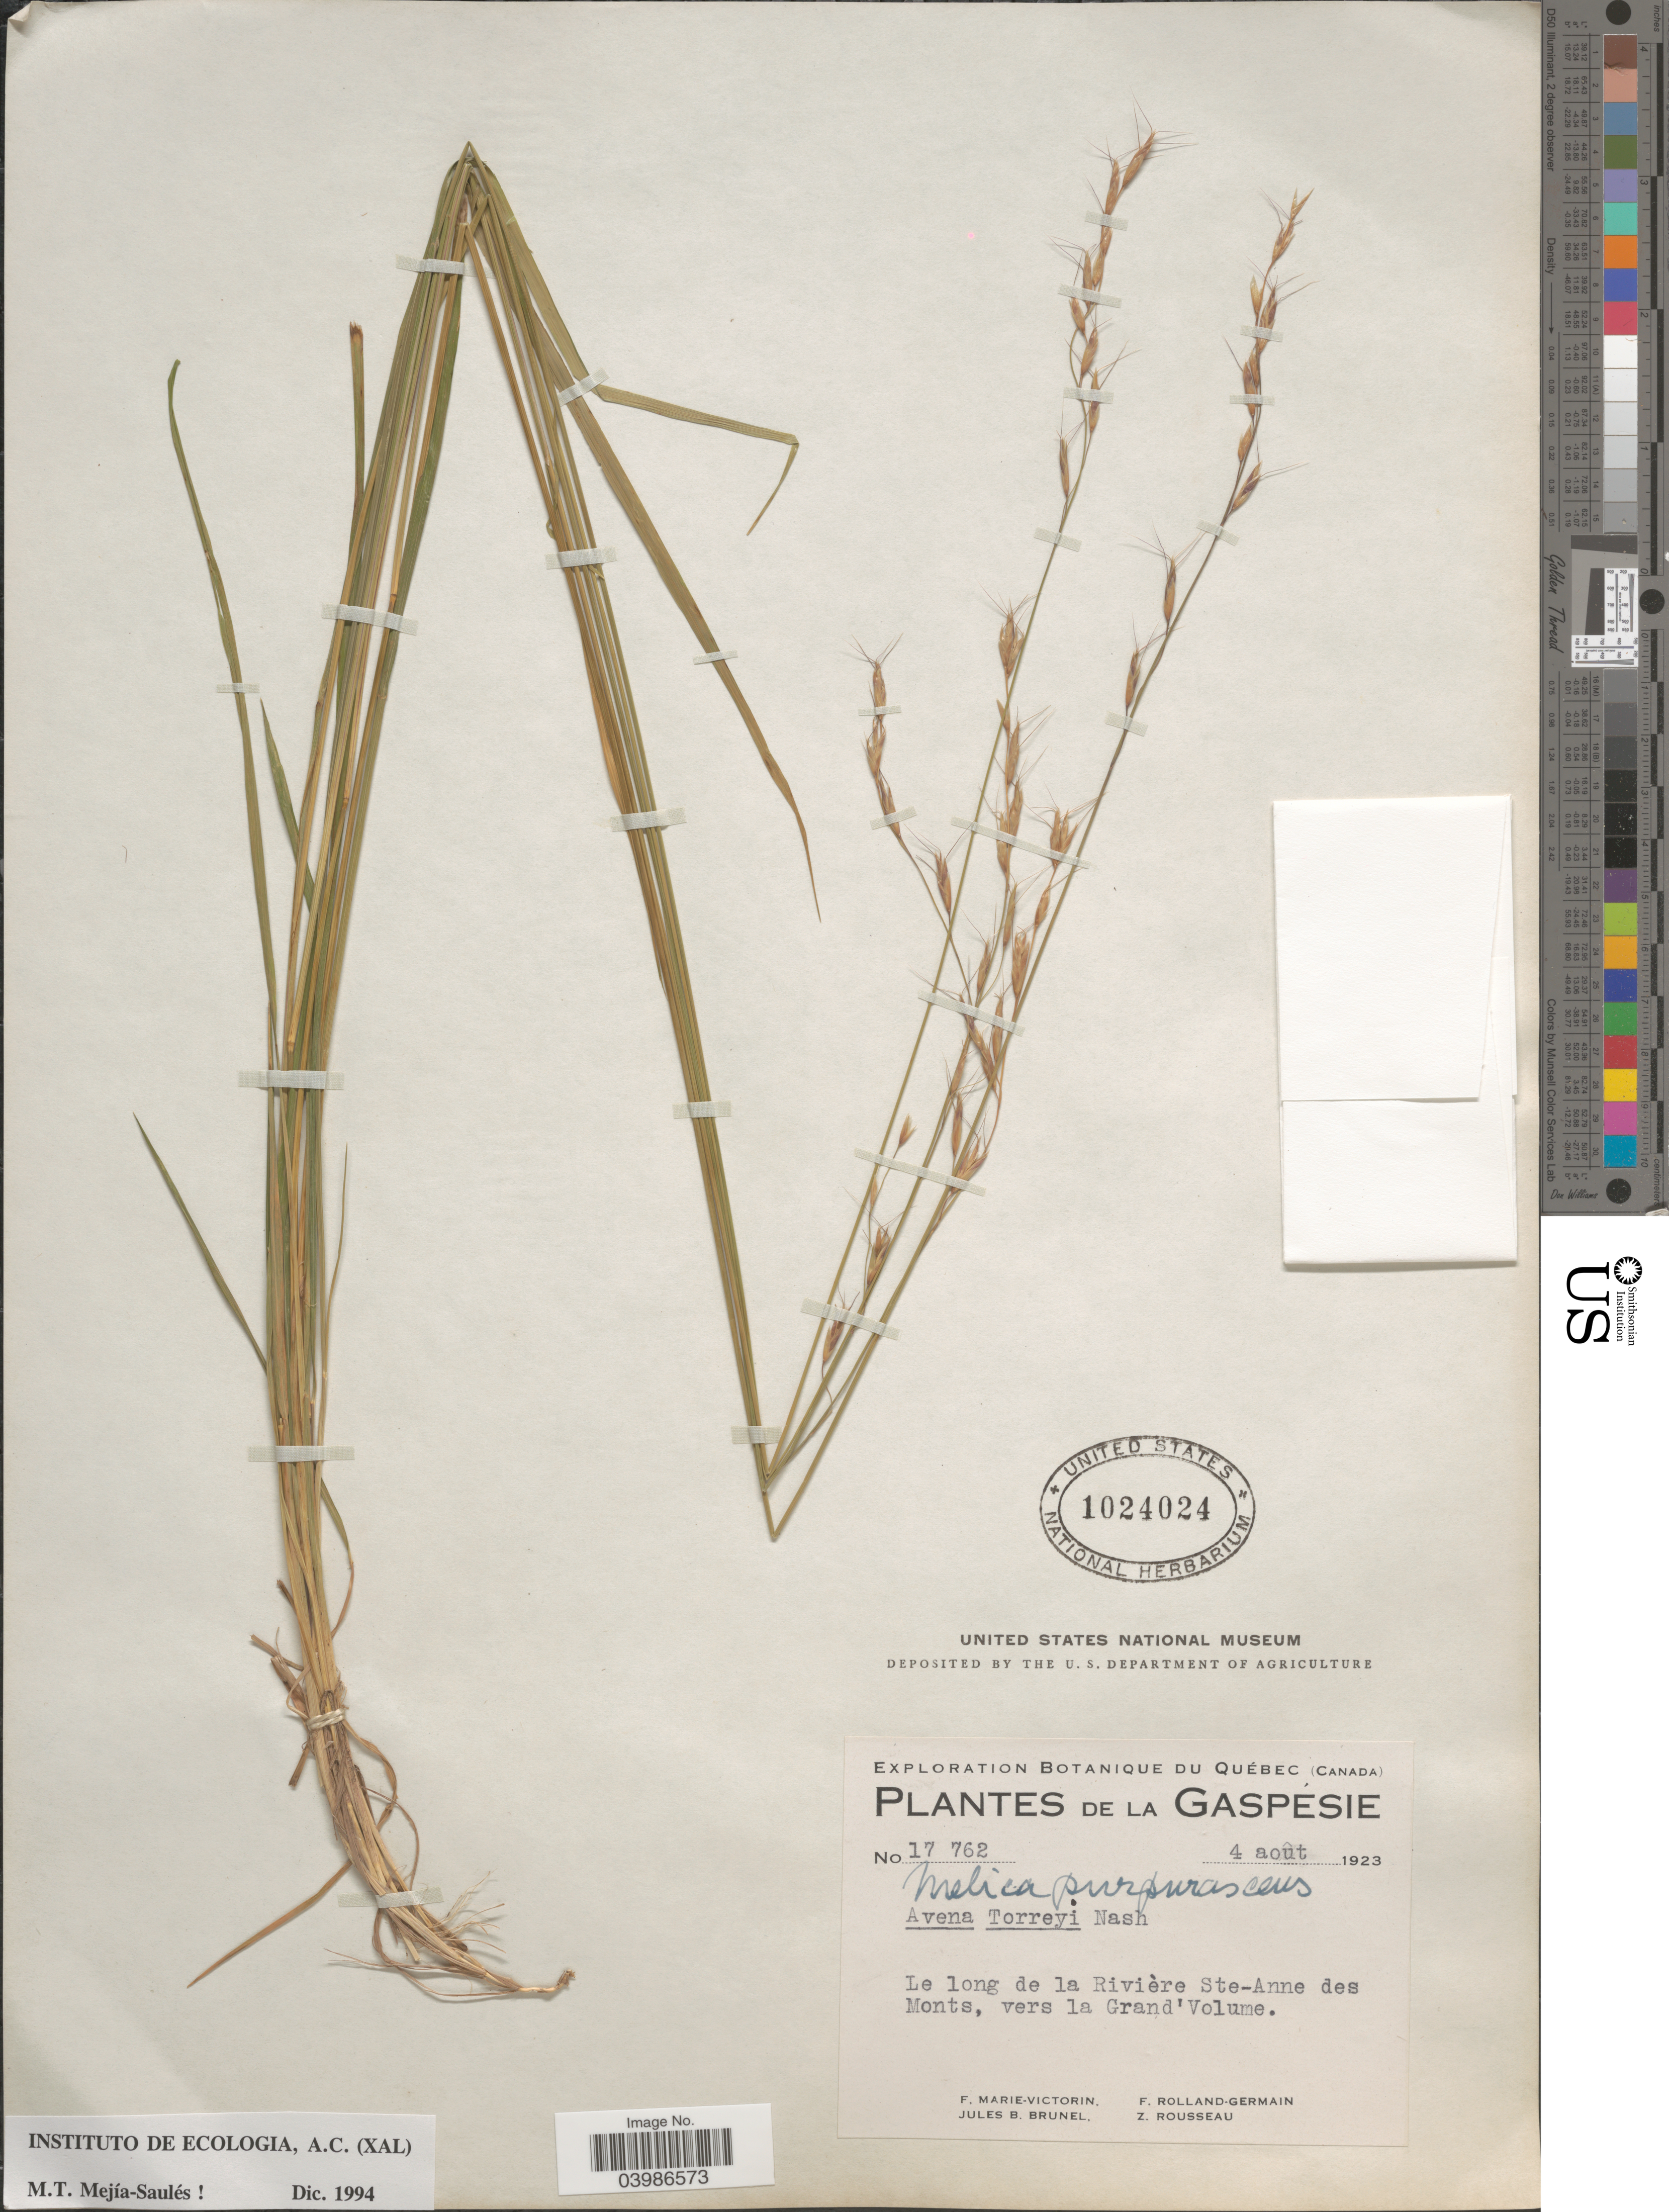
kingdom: Plantae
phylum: Tracheophyta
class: Liliopsida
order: Poales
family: Poaceae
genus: Melica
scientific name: Melica purpurascens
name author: (Torr.) Hitchc.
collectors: F. Marie-Victorin, J. Brunel, Rolland-Germain & Z. Rousseau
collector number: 17762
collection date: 1923-08-04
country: Canada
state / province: Quebec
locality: La Gaspésie. Le long de la Rivière Ste-Anne des Monts, vers la Grand' Volume.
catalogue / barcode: US 1024024